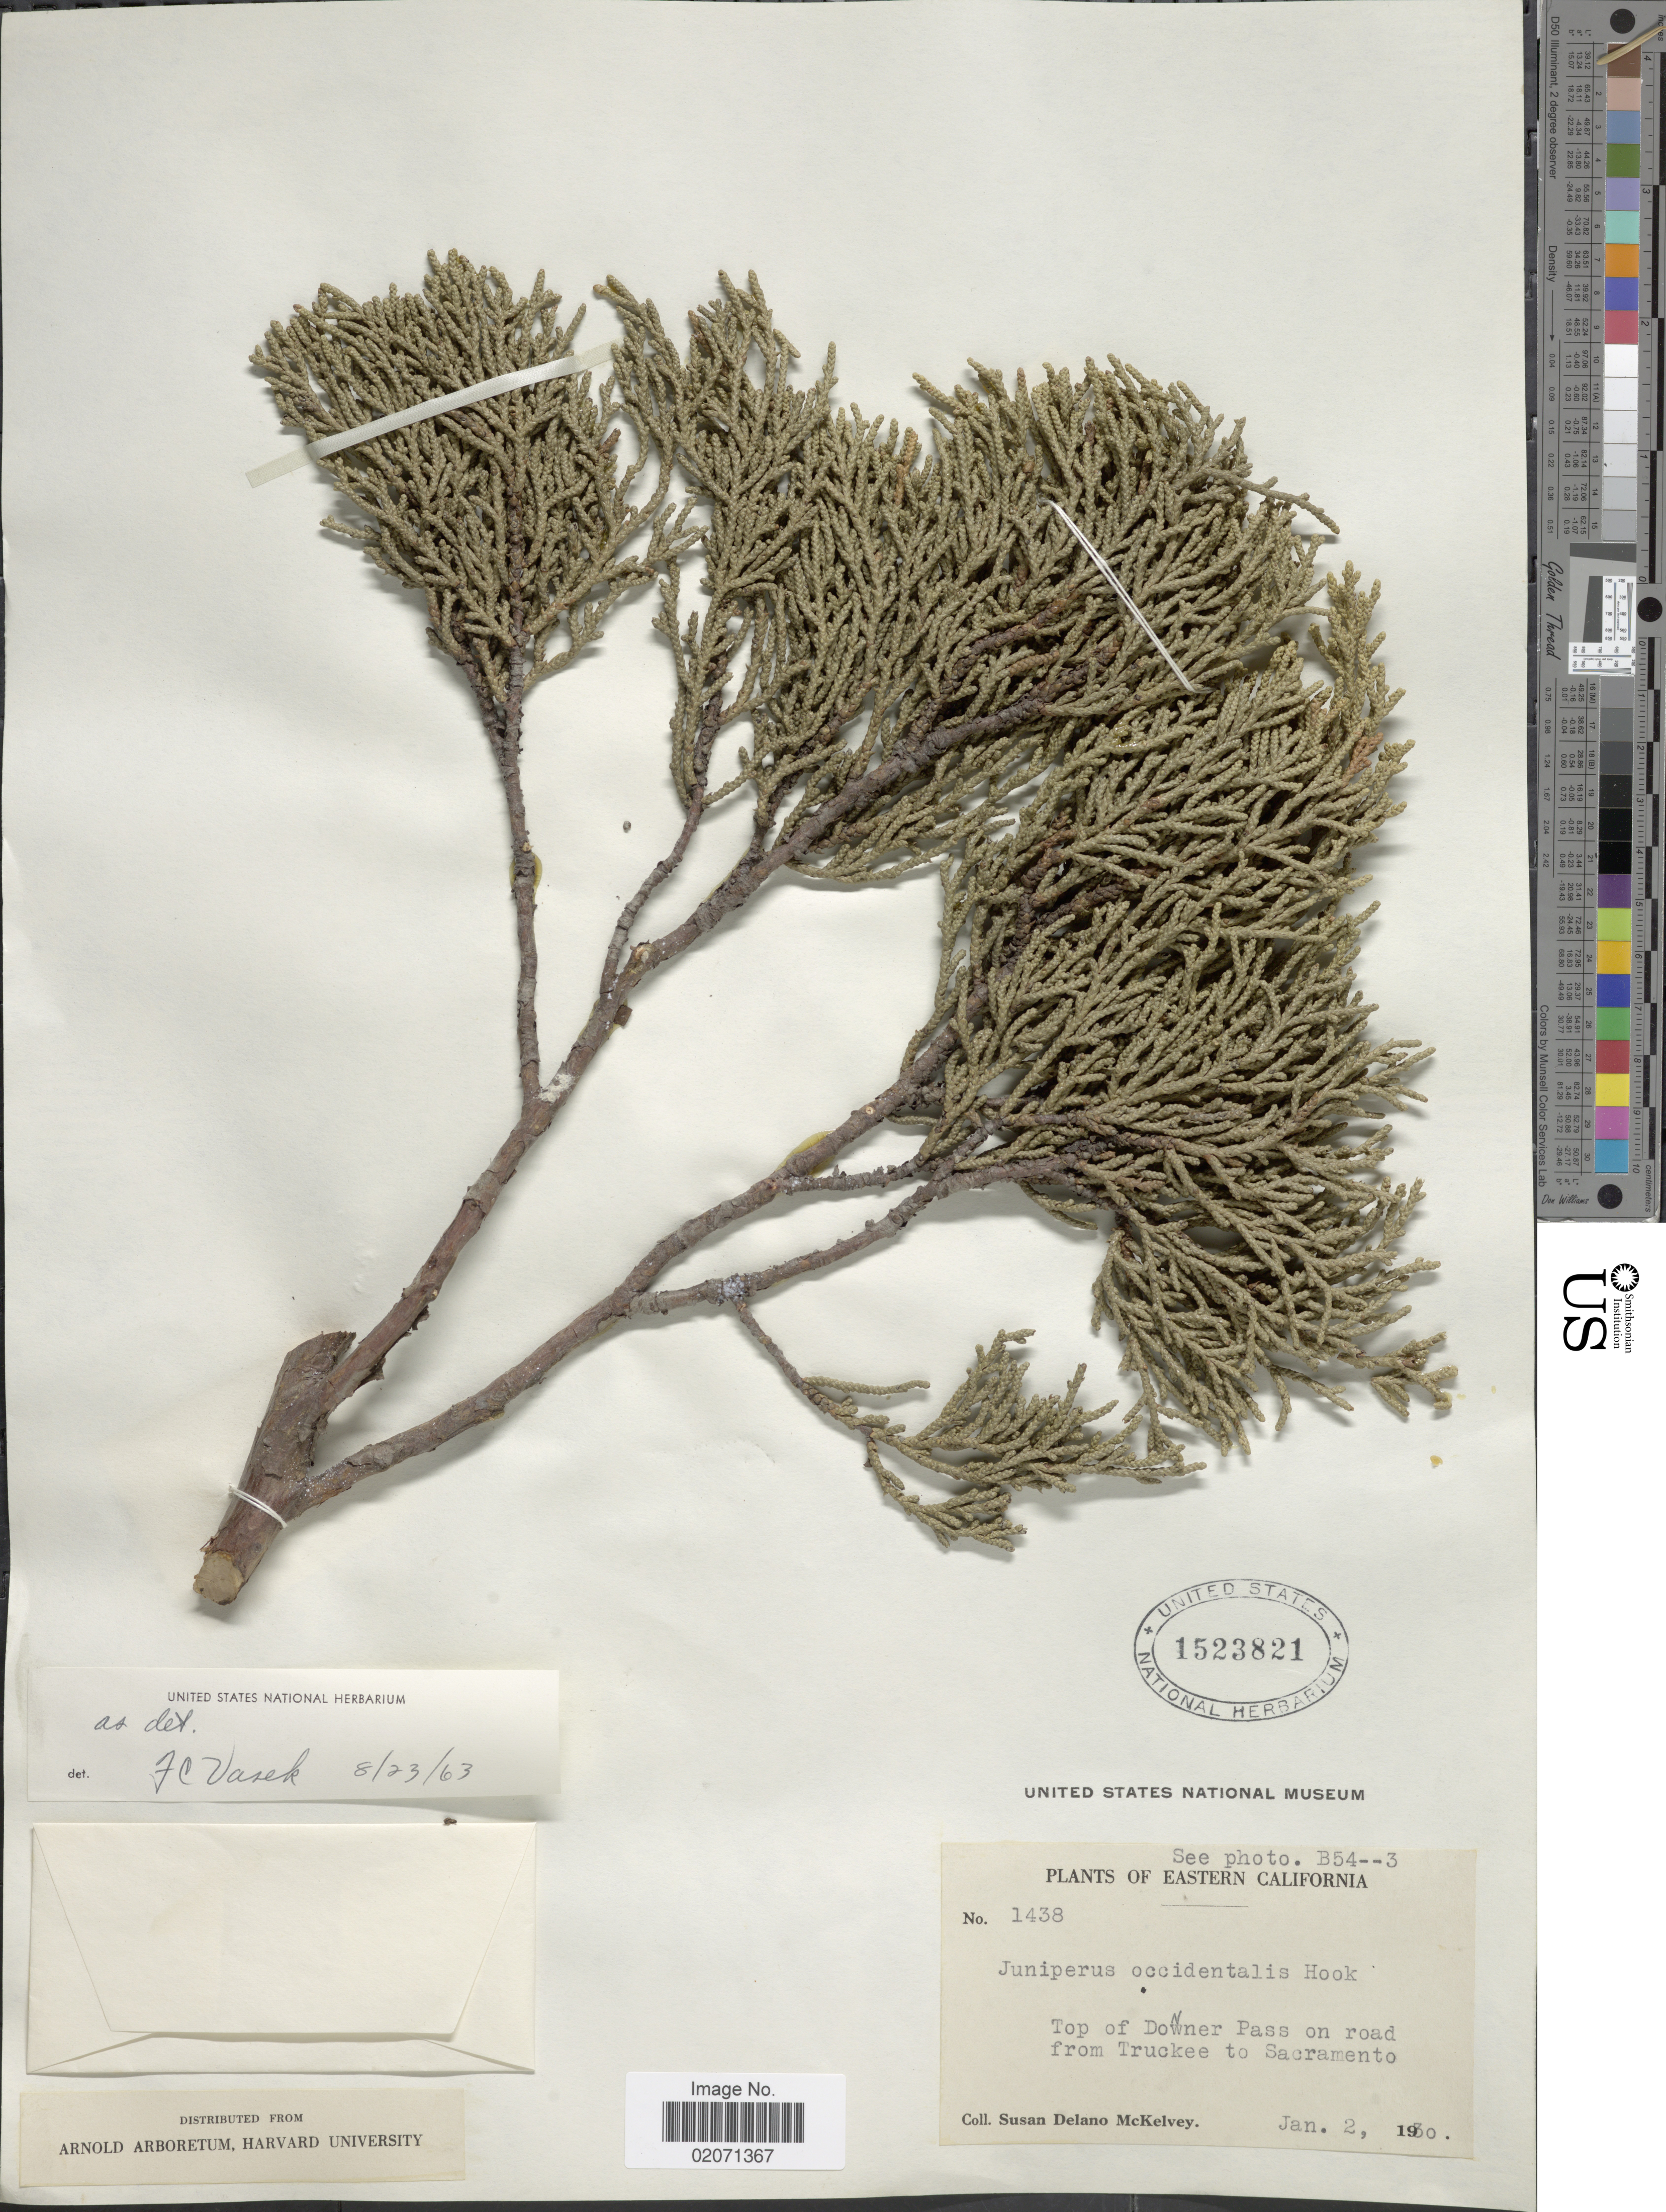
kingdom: Plantae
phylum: Tracheophyta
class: Pinopsida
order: Pinales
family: Cupressaceae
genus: Juniperus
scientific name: Juniperus occidentalis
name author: Hook.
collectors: S. A. McKelvey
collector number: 1438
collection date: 1930-01-02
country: United States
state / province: California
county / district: Sacramento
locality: Eastern California. Top of Donner Pass on road from Truckee to Sacramento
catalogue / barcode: US 1523821